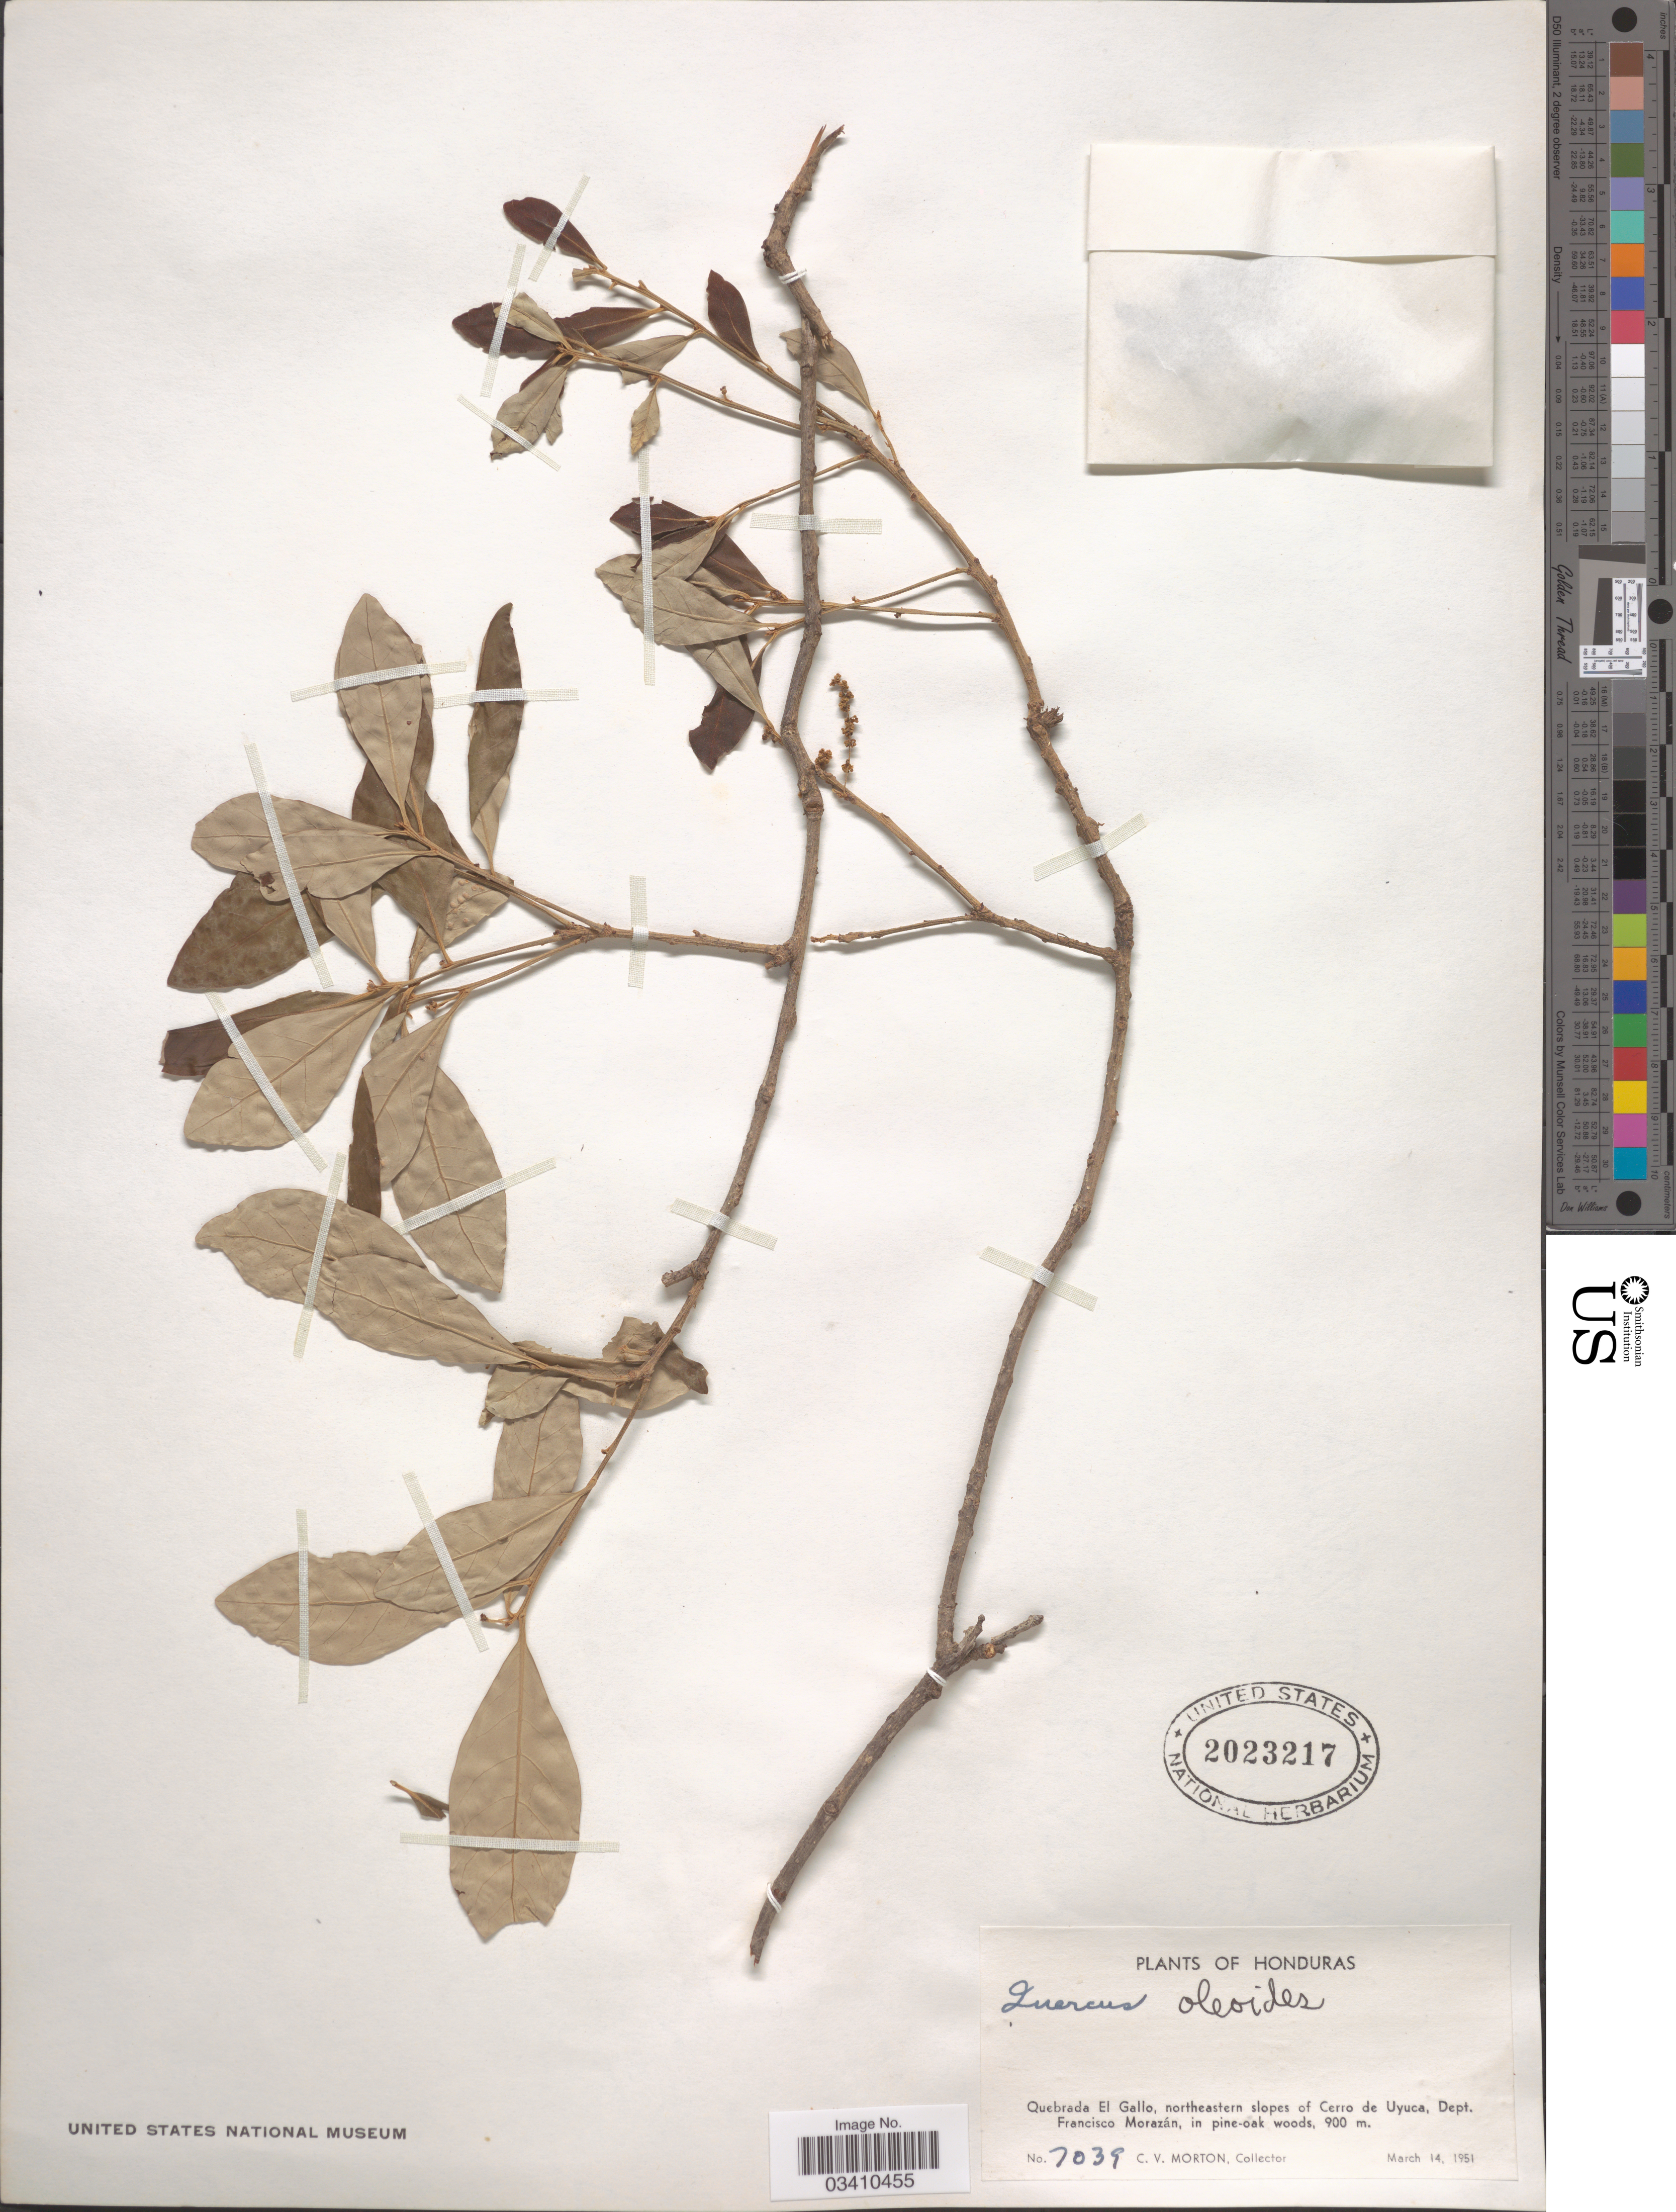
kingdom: Plantae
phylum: Tracheophyta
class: Magnoliopsida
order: Fagales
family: Fagaceae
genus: Quercus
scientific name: Quercus oleoides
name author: Schltdl. & Cham.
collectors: C. V. Morton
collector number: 7039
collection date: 1951-03-14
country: Honduras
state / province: Fco. Morazán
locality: Quebrada El Gallo, northeastern slopes of Cerro de Uyuca, Dept. Francisco Morazán.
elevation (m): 900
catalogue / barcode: US 2023217